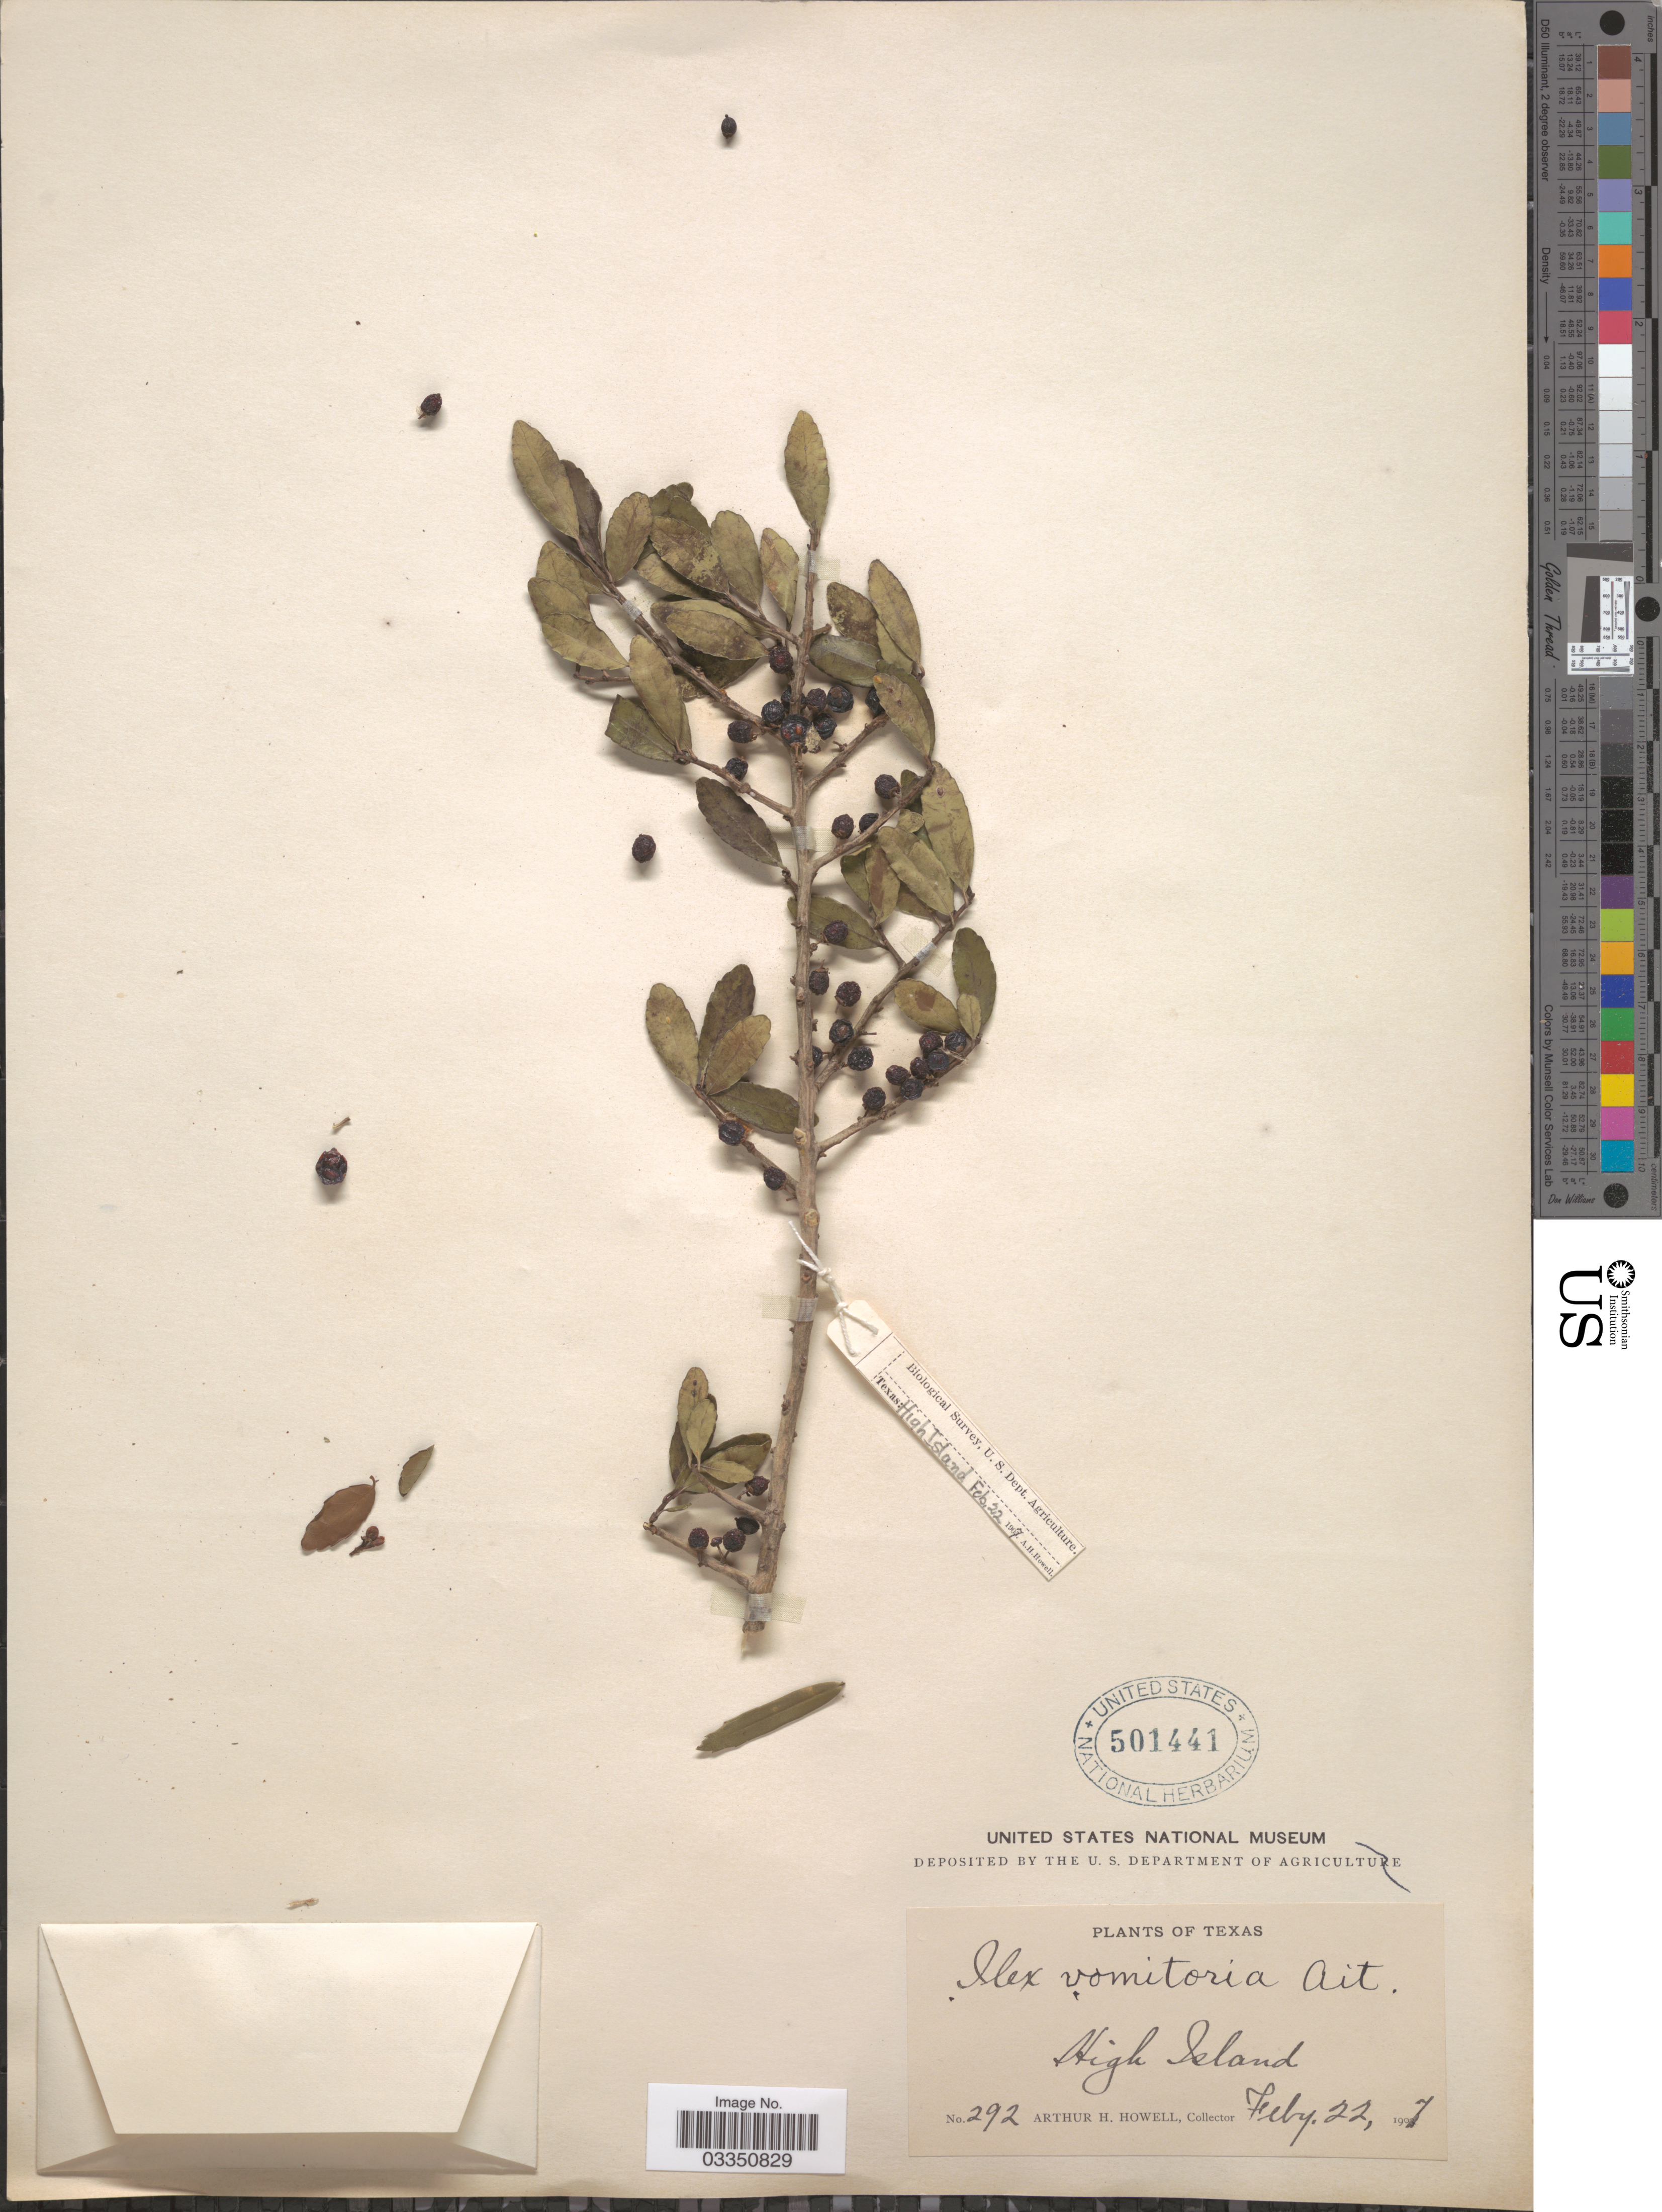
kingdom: Plantae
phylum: Tracheophyta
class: Magnoliopsida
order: Aquifoliales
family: Aquifoliaceae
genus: Ilex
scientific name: Ilex vomitoria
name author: Aiton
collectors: A. H. Howell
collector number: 292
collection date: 1907-02-22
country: United States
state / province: Texas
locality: High Island.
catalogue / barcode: US 501441